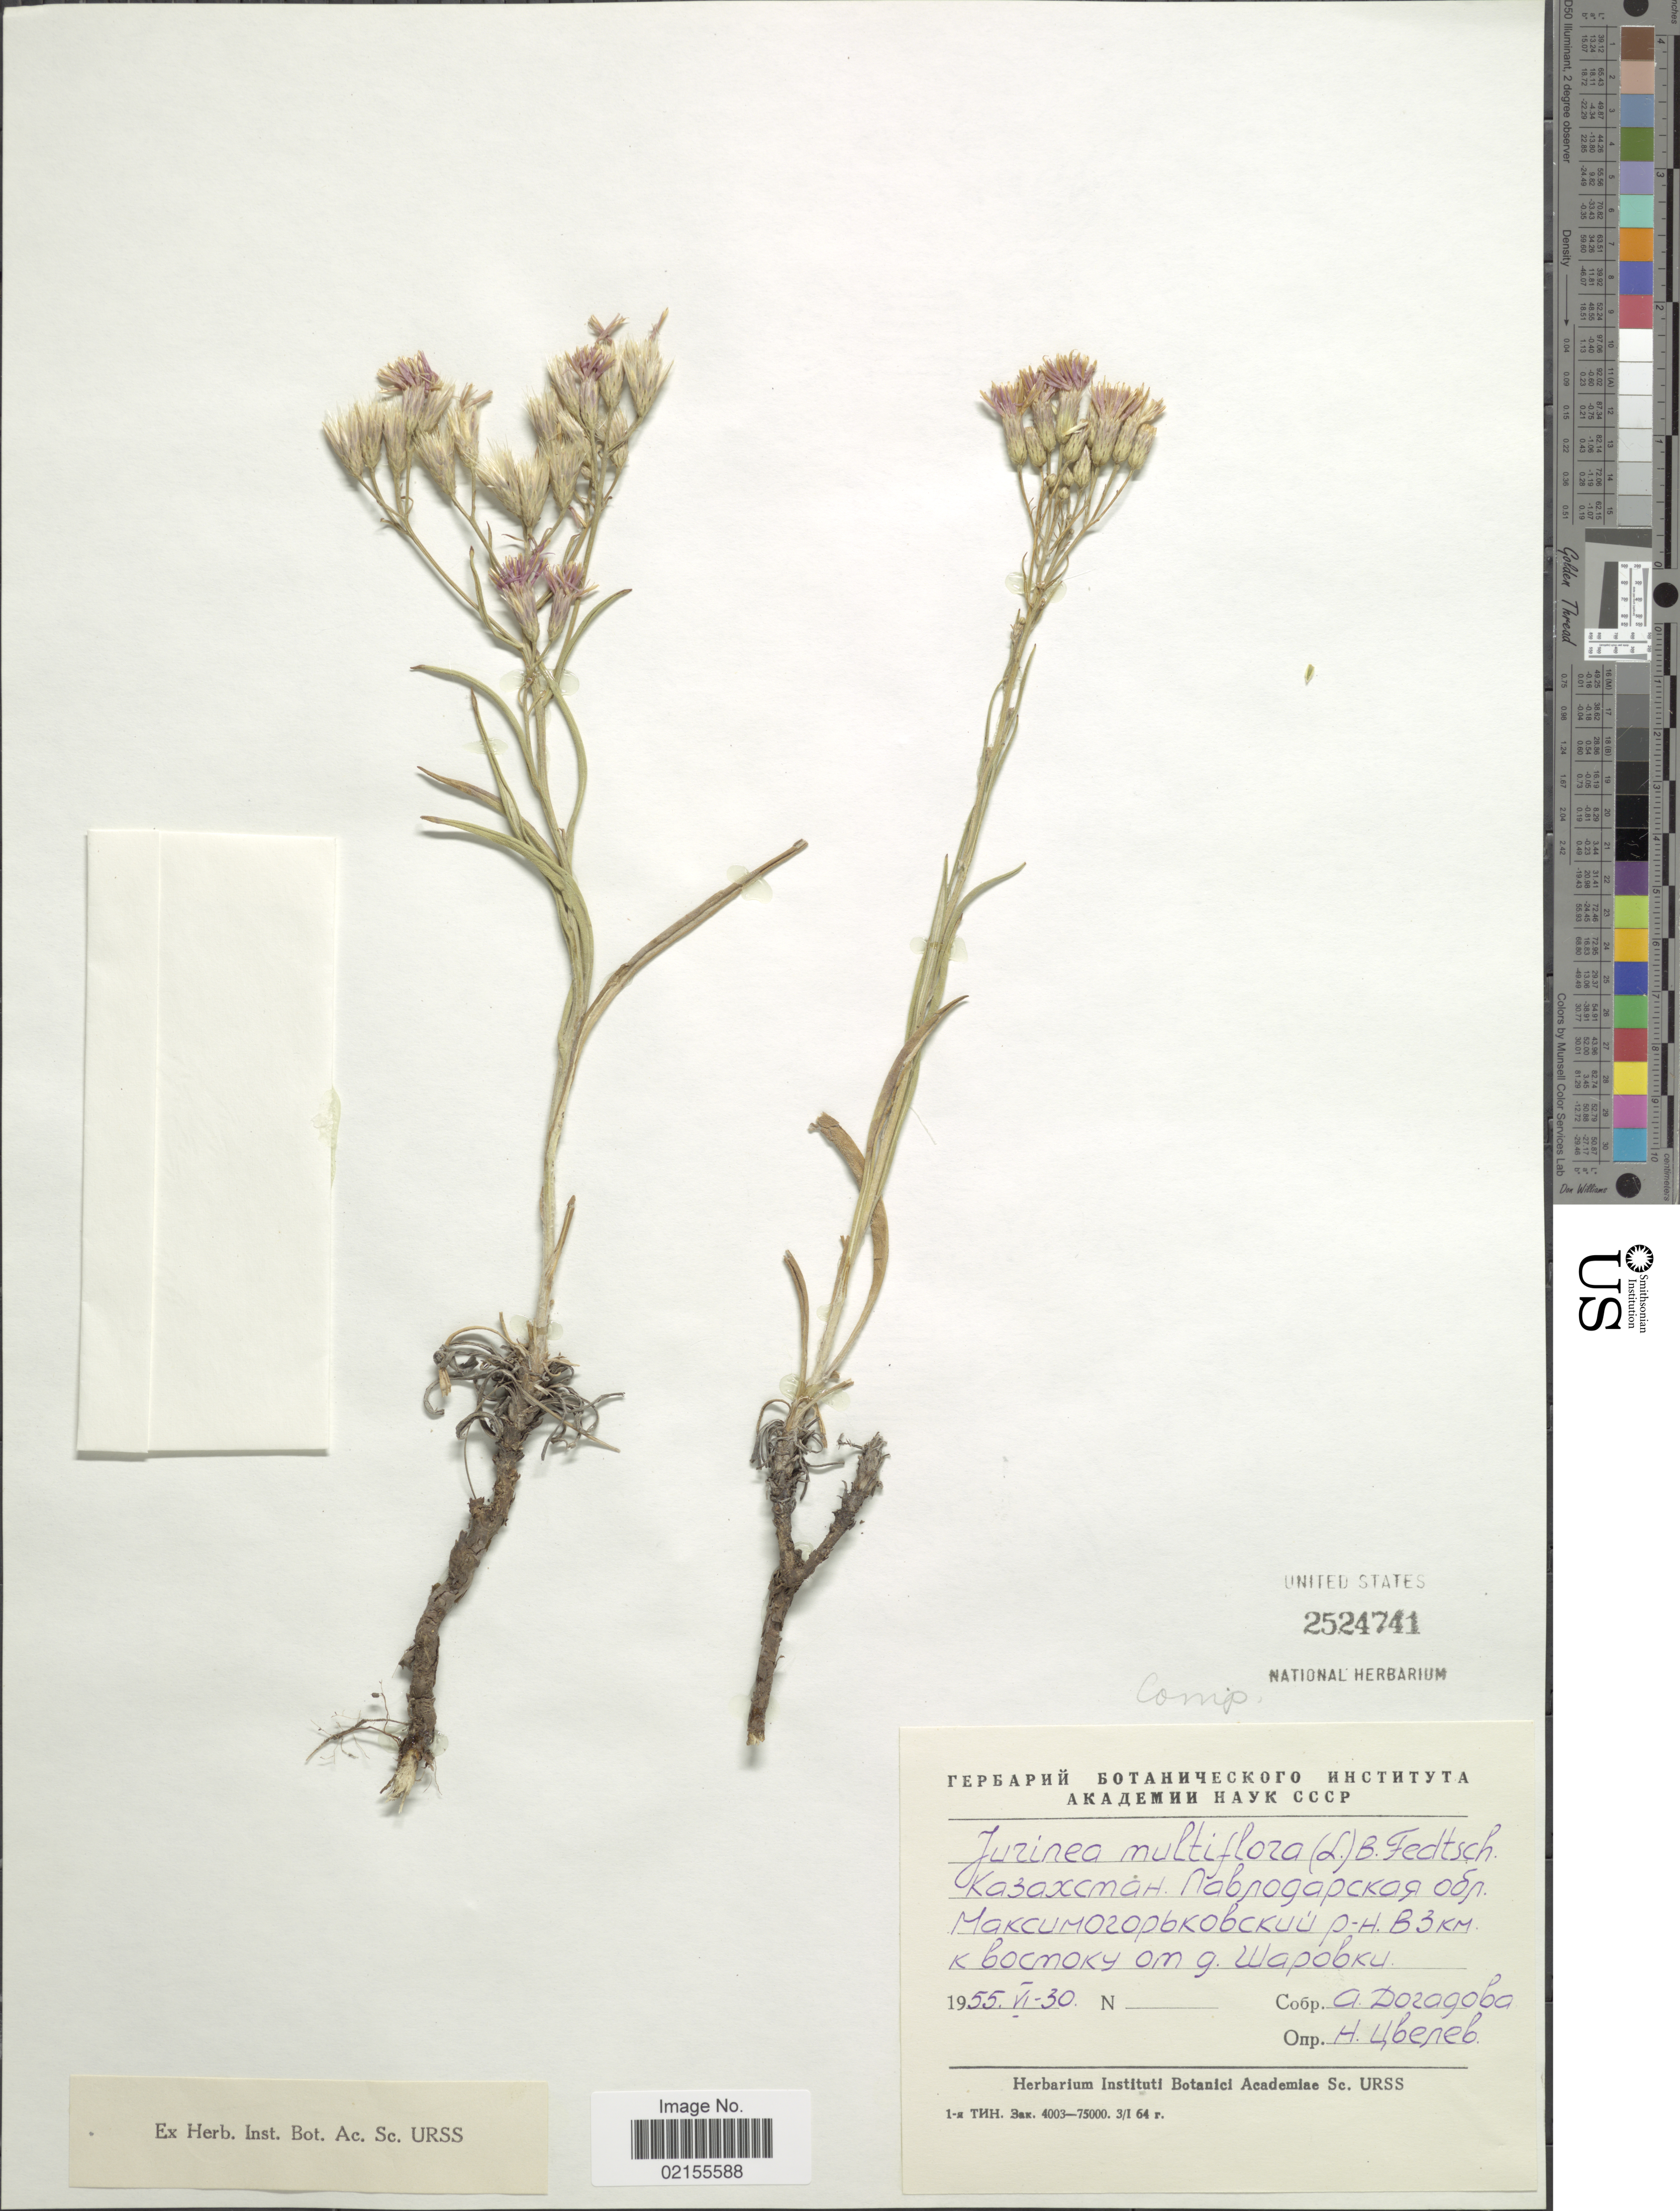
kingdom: Plantae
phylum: Tracheophyta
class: Magnoliopsida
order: Asterales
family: Asteraceae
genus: Jurinea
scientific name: Jurinea multiflora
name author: (L.) B. Fedtsch.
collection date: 1955-06-30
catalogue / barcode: US 2524741